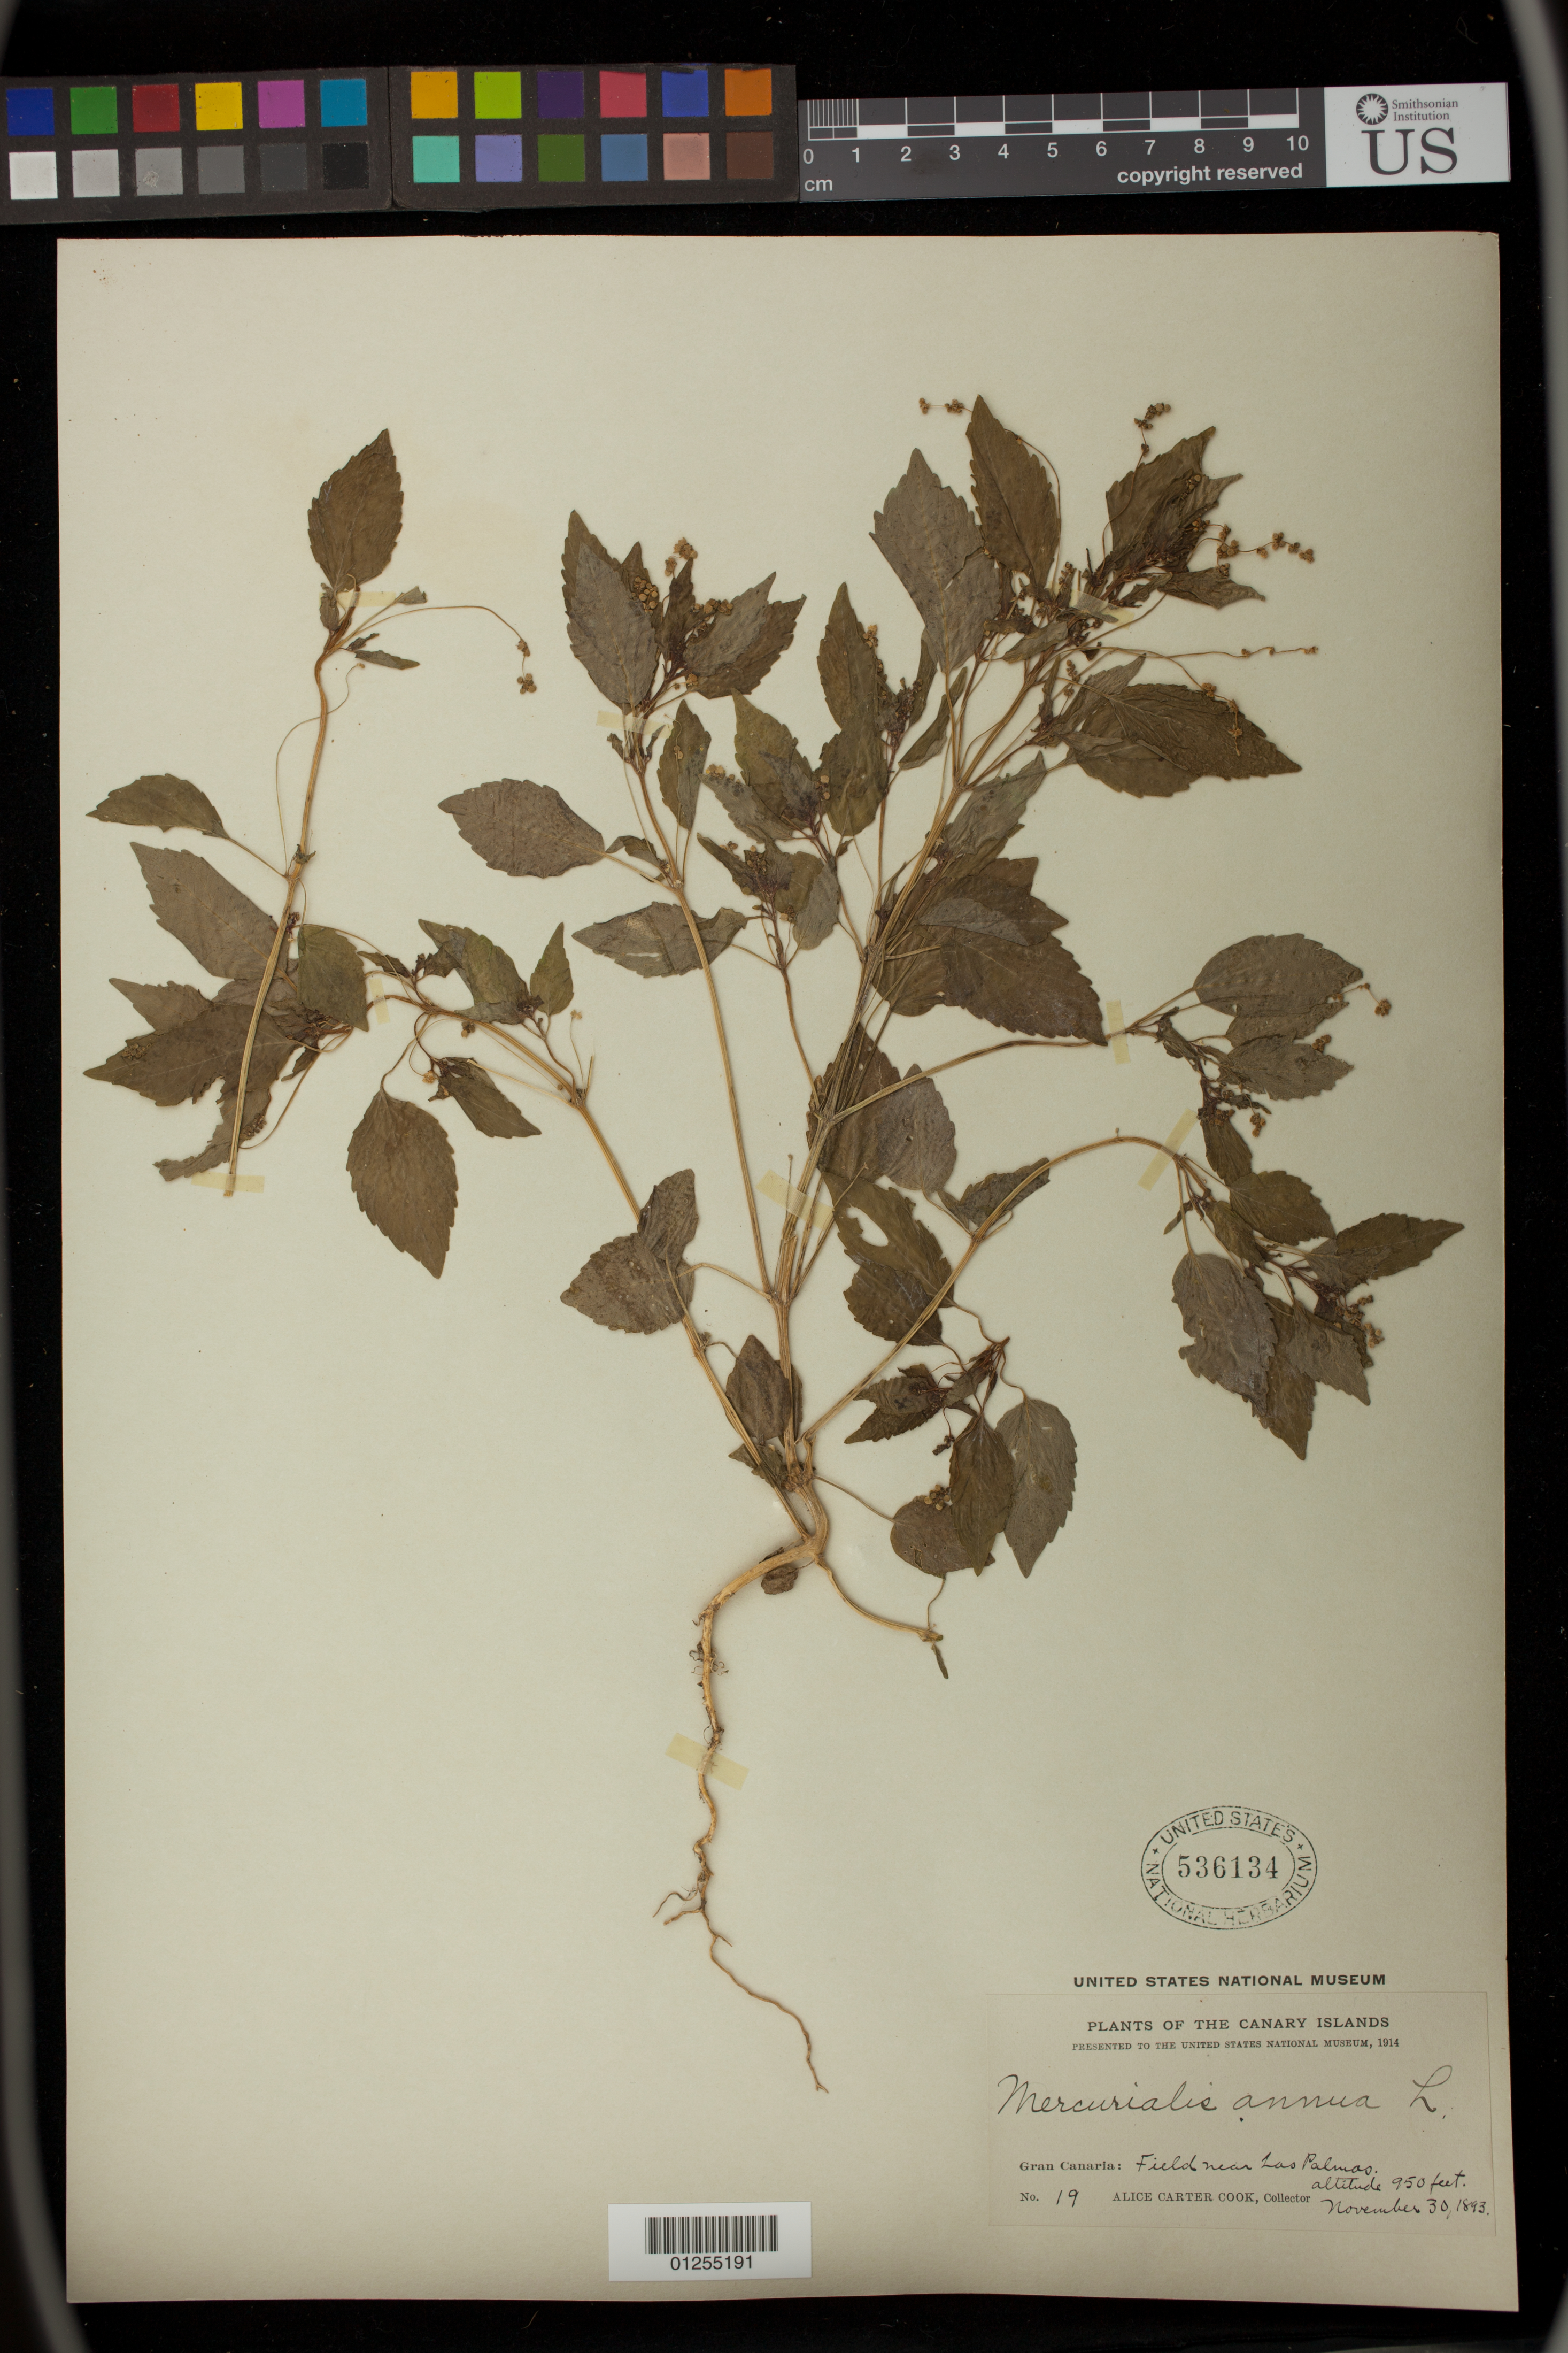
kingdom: Plantae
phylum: Tracheophyta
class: Magnoliopsida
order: Malpighiales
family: Euphorbiaceae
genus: Mercurialis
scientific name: Mercurialis annua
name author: L.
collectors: Alice C. Cook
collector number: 19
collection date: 1893-11-30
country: Spain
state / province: Canarias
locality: Gran Canaria: Field near Las Palmas.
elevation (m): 290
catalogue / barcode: US 536134